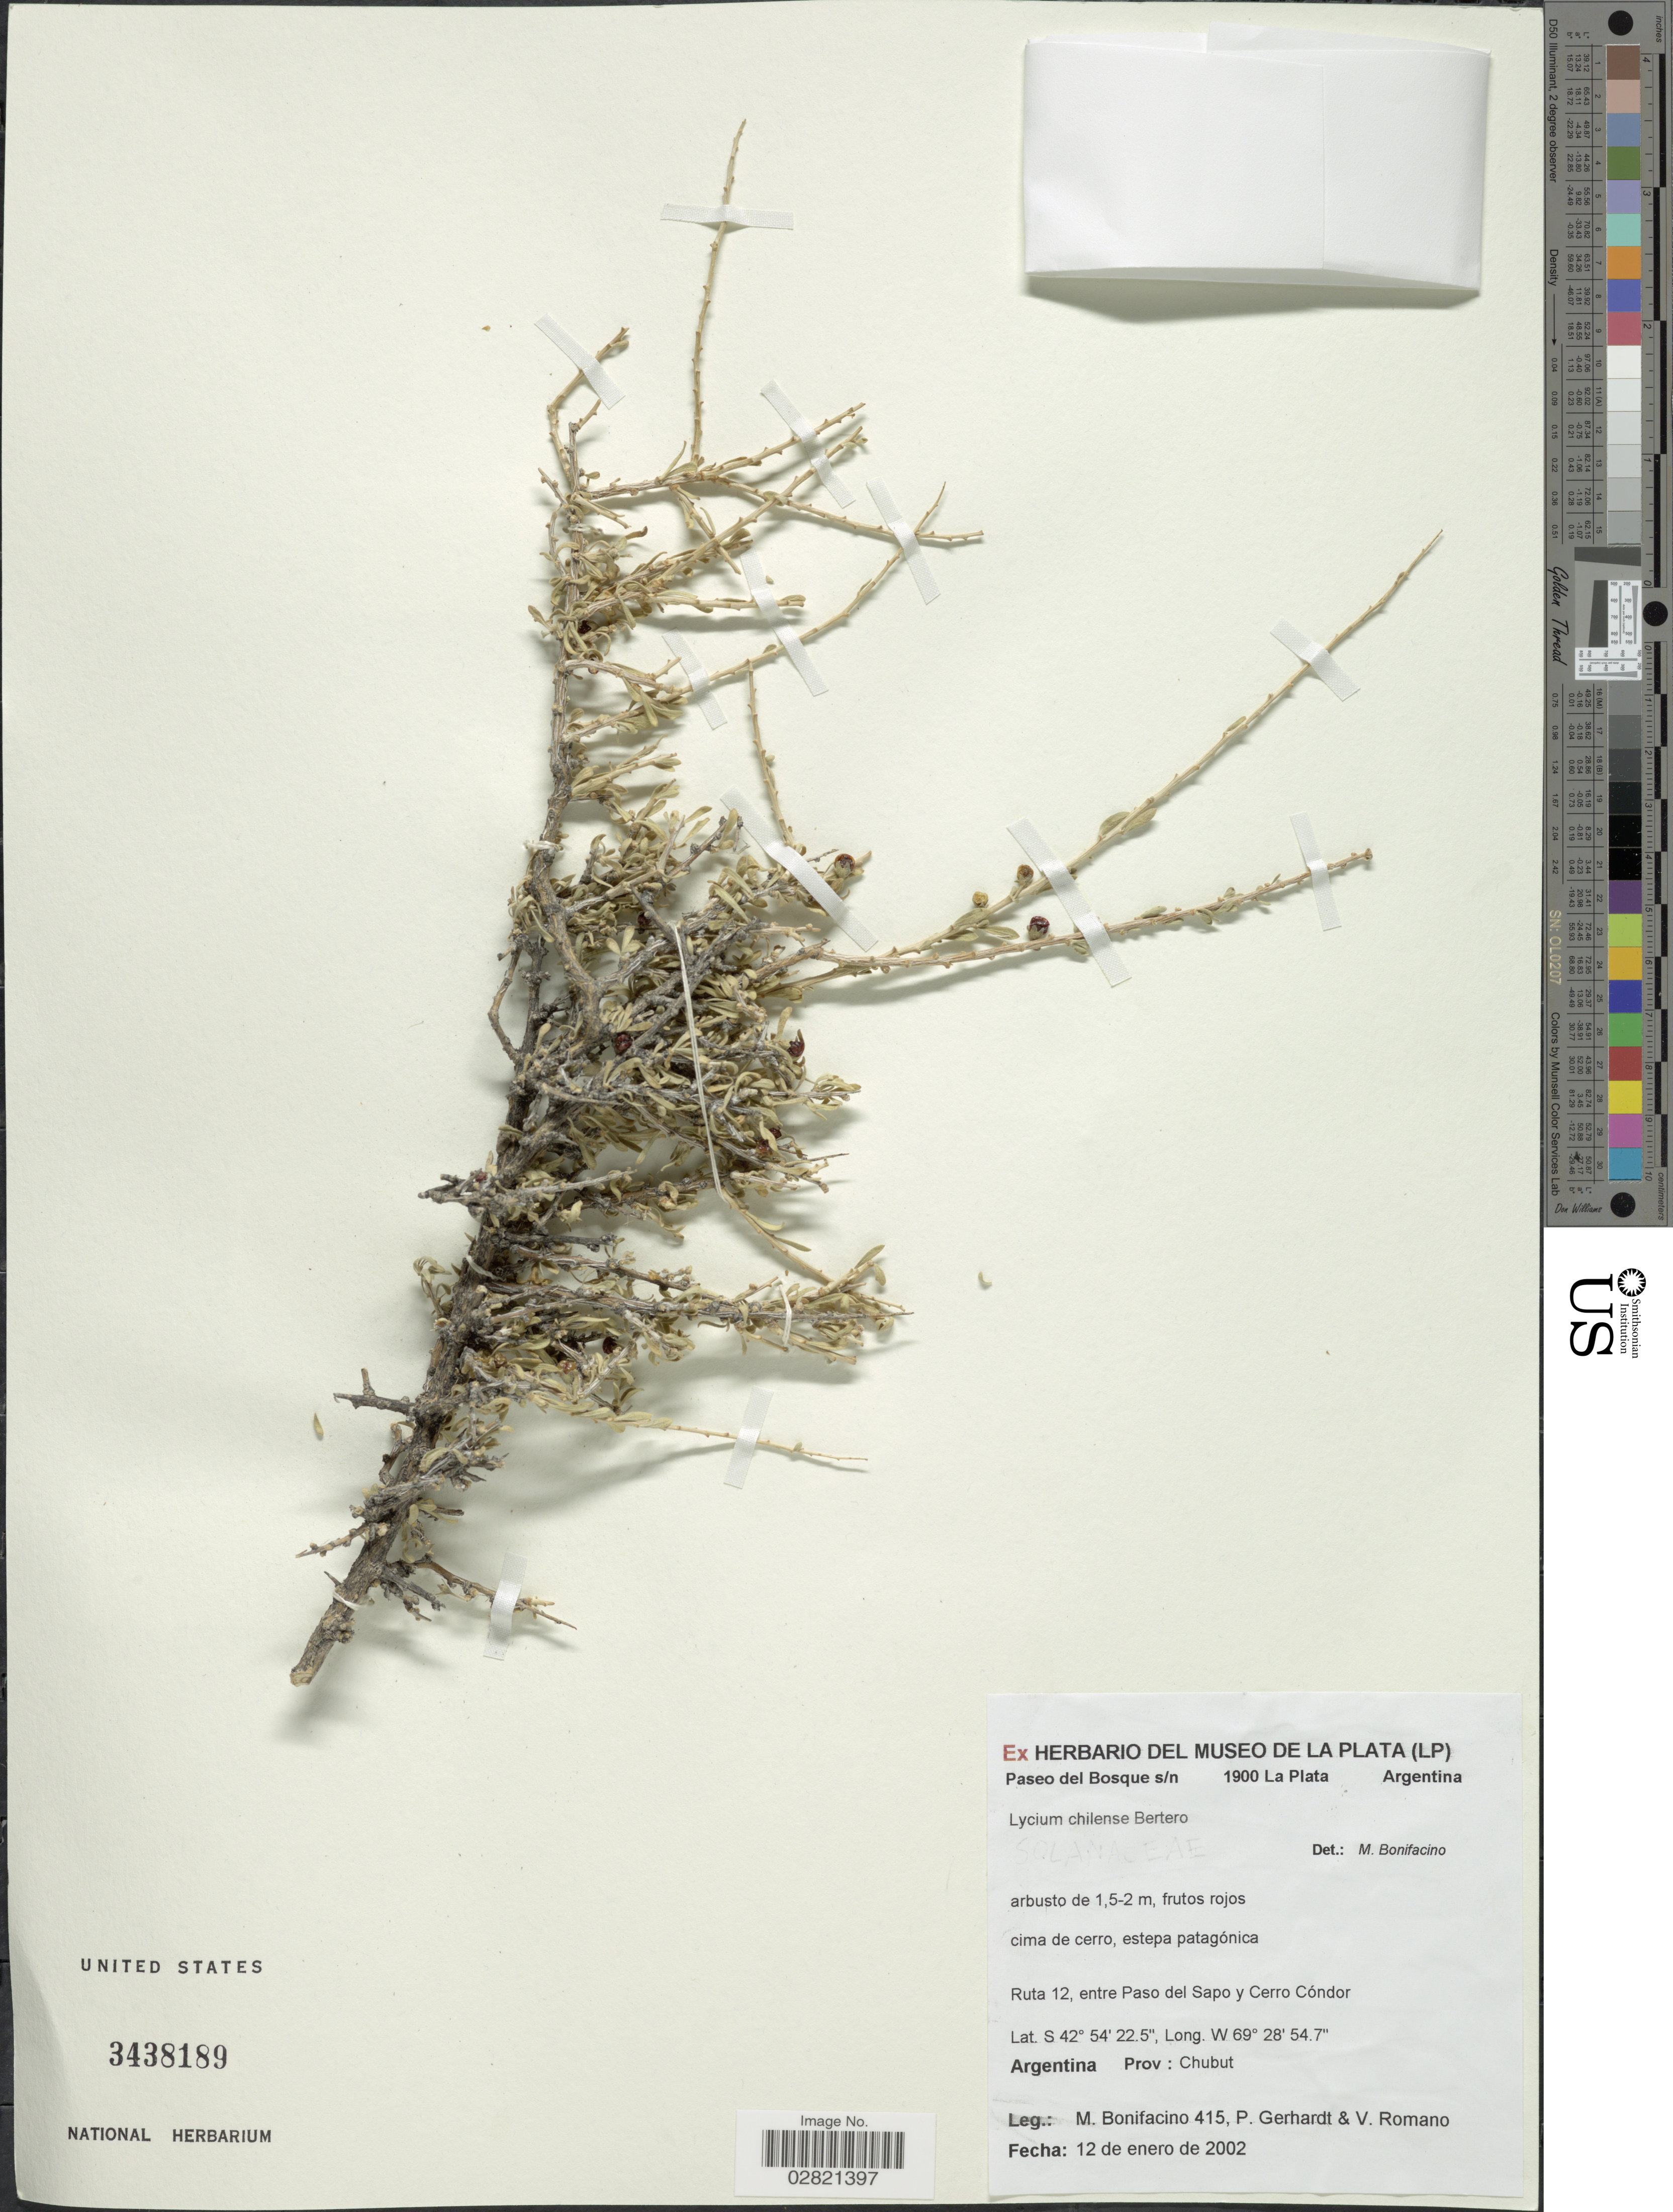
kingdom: Plantae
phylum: Tracheophyta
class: Magnoliopsida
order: Solanales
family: Solanaceae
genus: Lycium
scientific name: Lycium chilense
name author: Bertero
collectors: M. Bonifacino, P. Gerhardt & V. Romano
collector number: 0415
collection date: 2002-01-12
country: Argentina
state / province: Chubut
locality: Ruta 12, entre Paso del Sapo y Cerro Cóndor. Argentina. Prov: Chubut.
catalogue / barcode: US 3438189